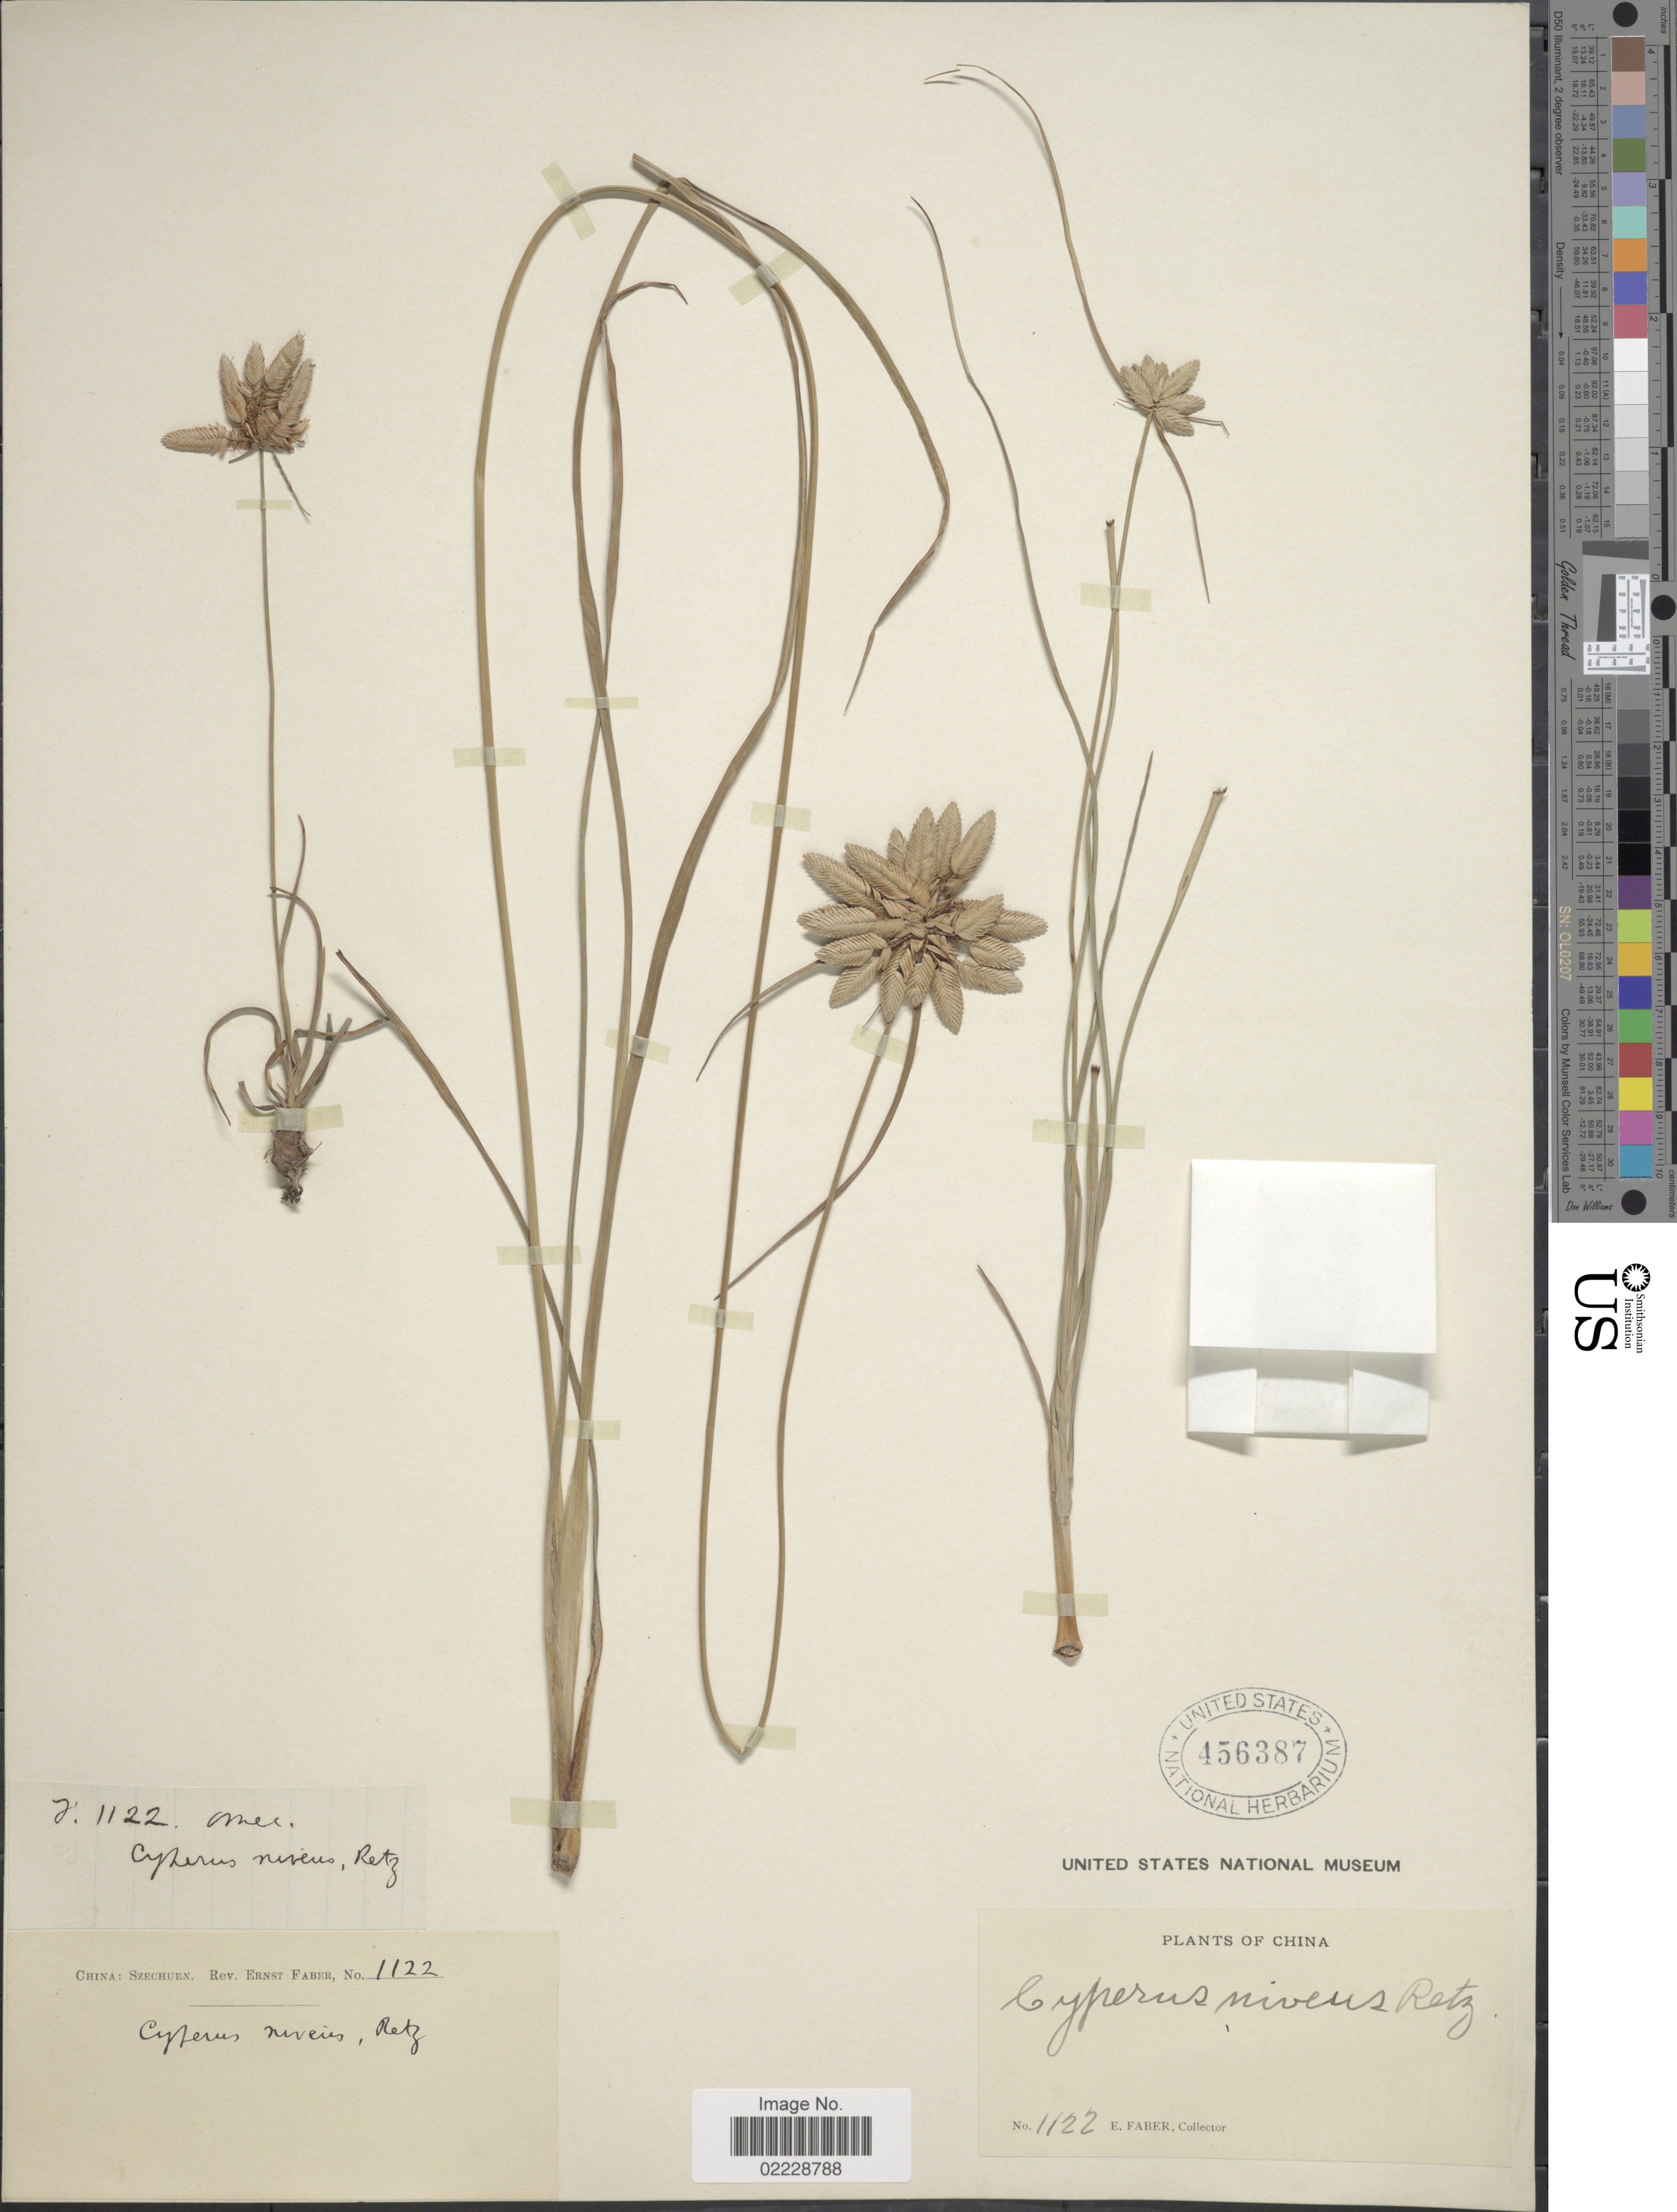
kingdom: Plantae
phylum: Tracheophyta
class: Liliopsida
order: Poales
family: Cyperaceae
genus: Cyperus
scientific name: Cyperus niveus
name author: Retz.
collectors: E. Faber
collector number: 1122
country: China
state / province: Sichuan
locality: Szechuan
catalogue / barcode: US 456387